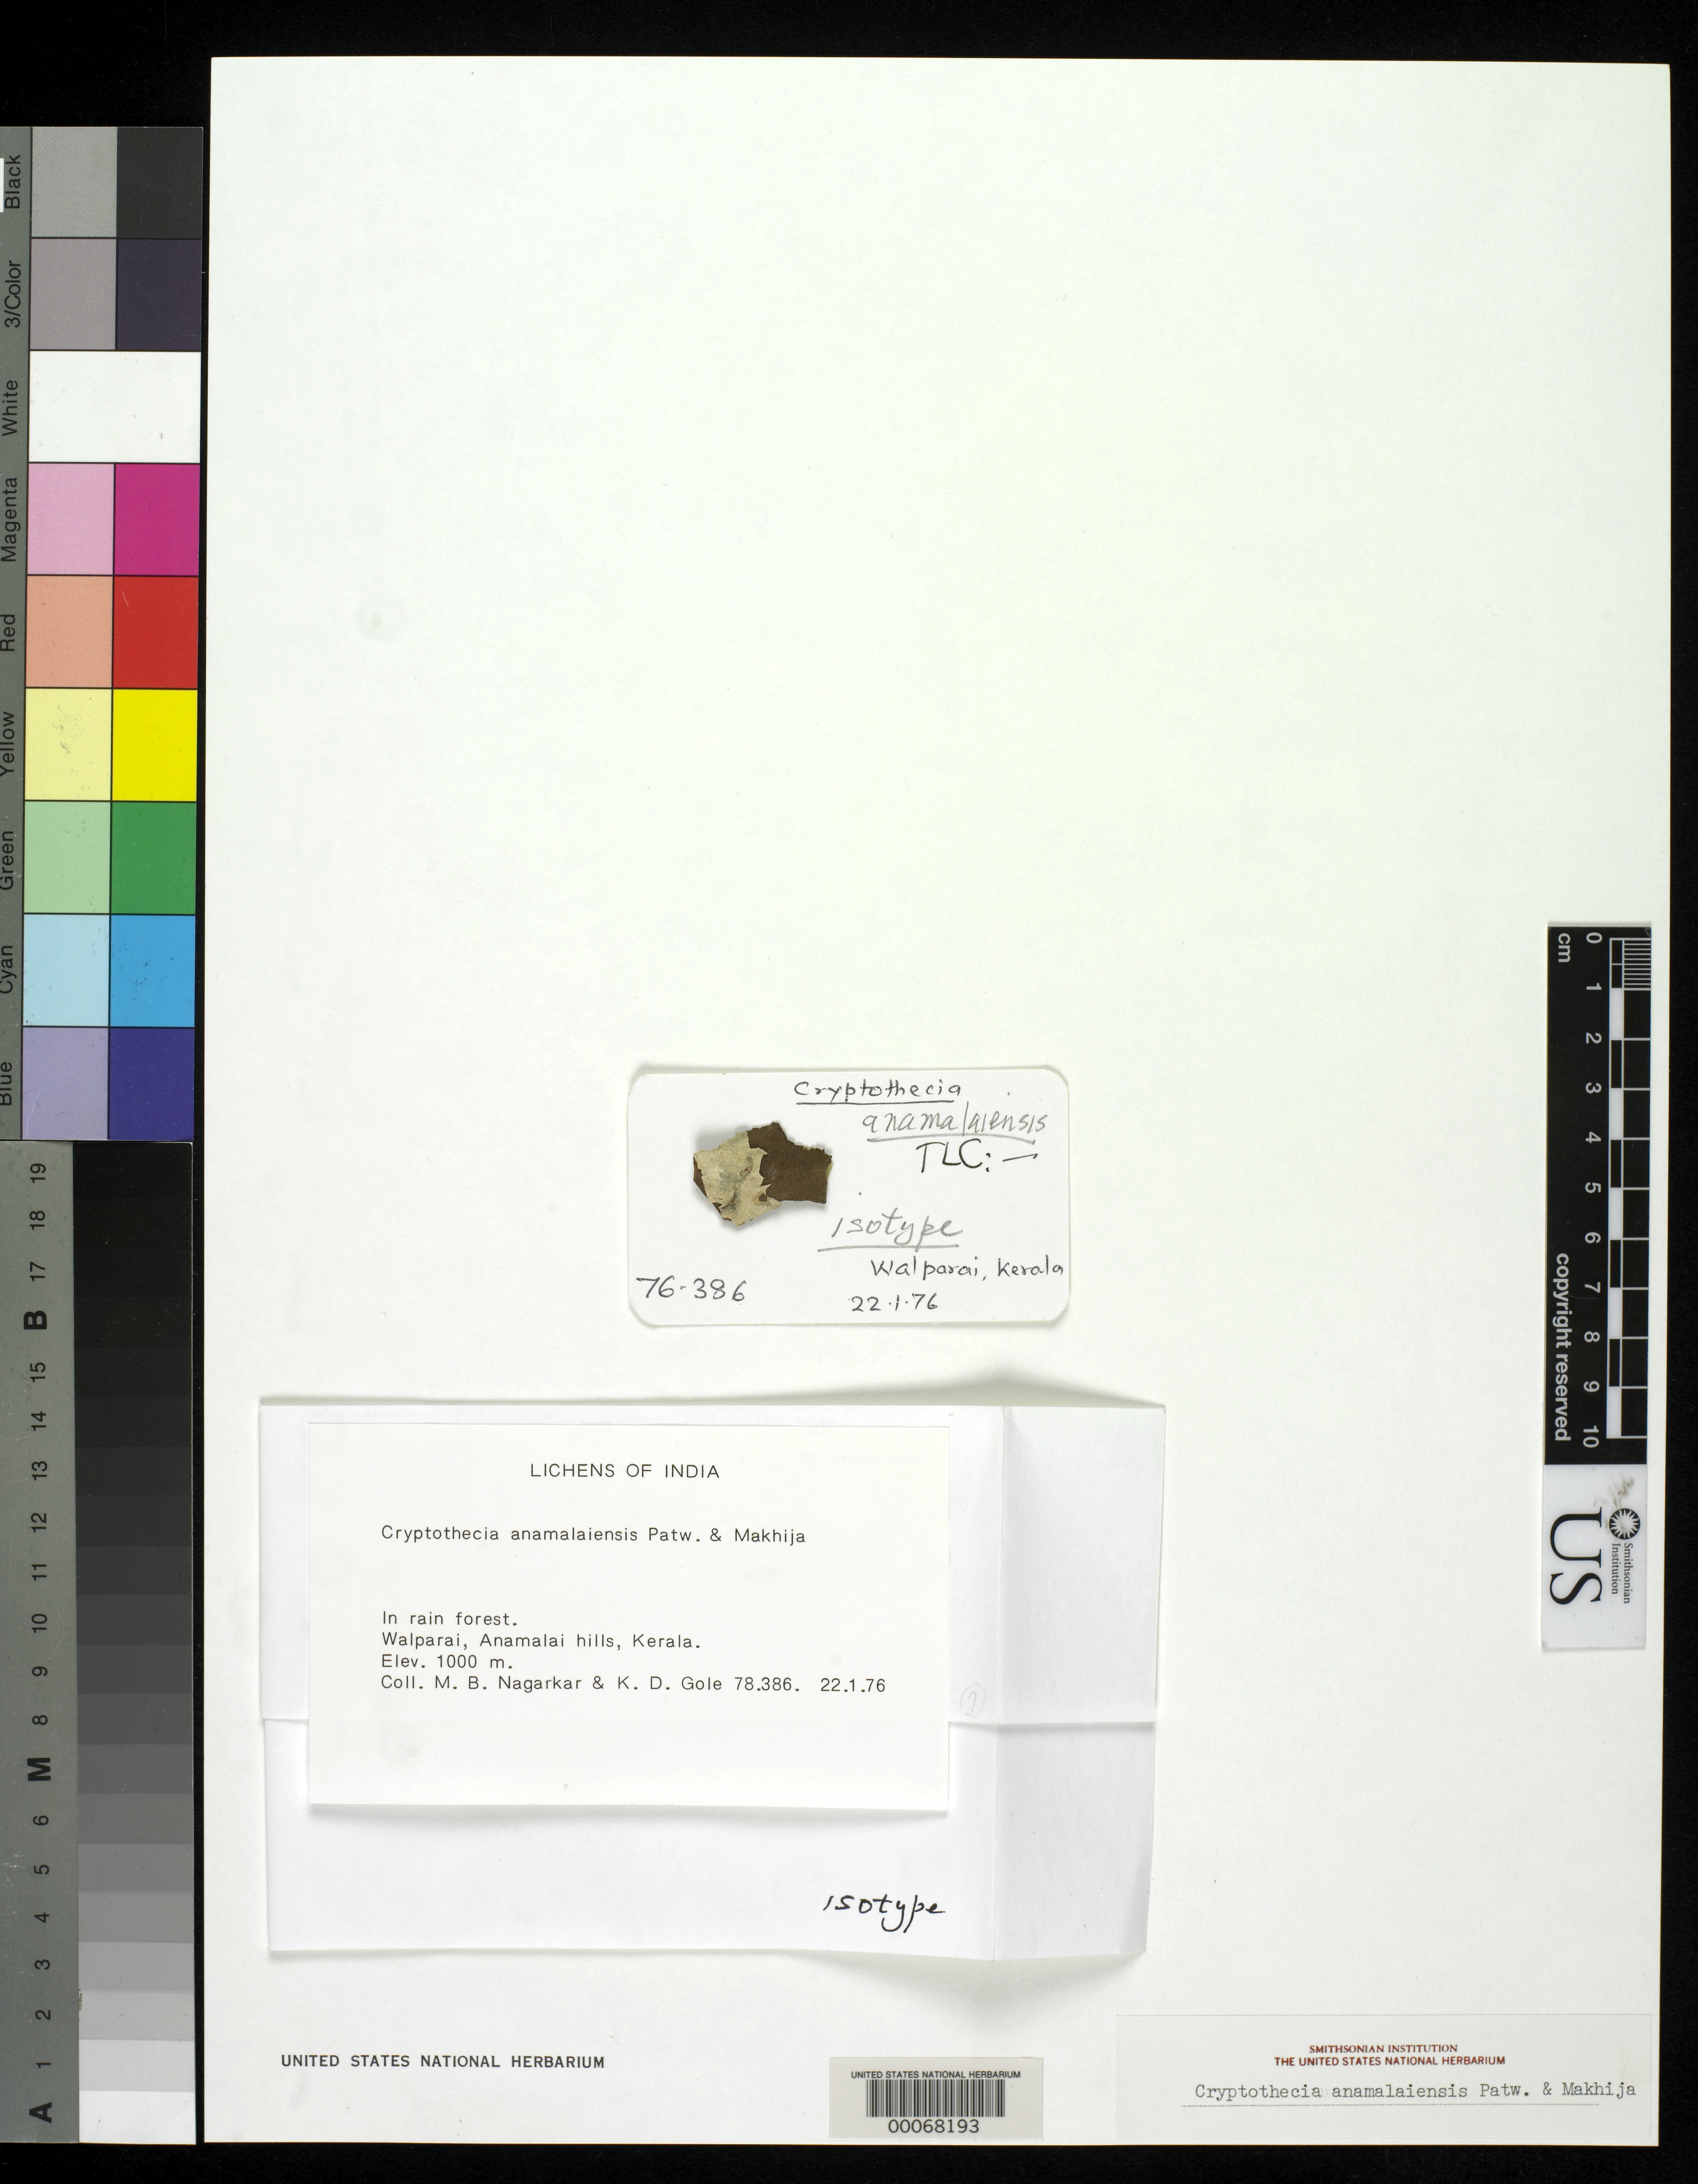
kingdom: Fungi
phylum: Ascomycota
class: Arthoniomycetes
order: Arthoniales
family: Arthoniaceae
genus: Cryptothecia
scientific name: Cryptothecia anamalaiensis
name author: Patw. & Makhija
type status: Isotype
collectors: M. Nagarkar & K. Gole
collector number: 78386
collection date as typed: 22 Jan 1976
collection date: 1976-01-22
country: India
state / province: Kerala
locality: Anamalai Hills, Walparai.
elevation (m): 1000